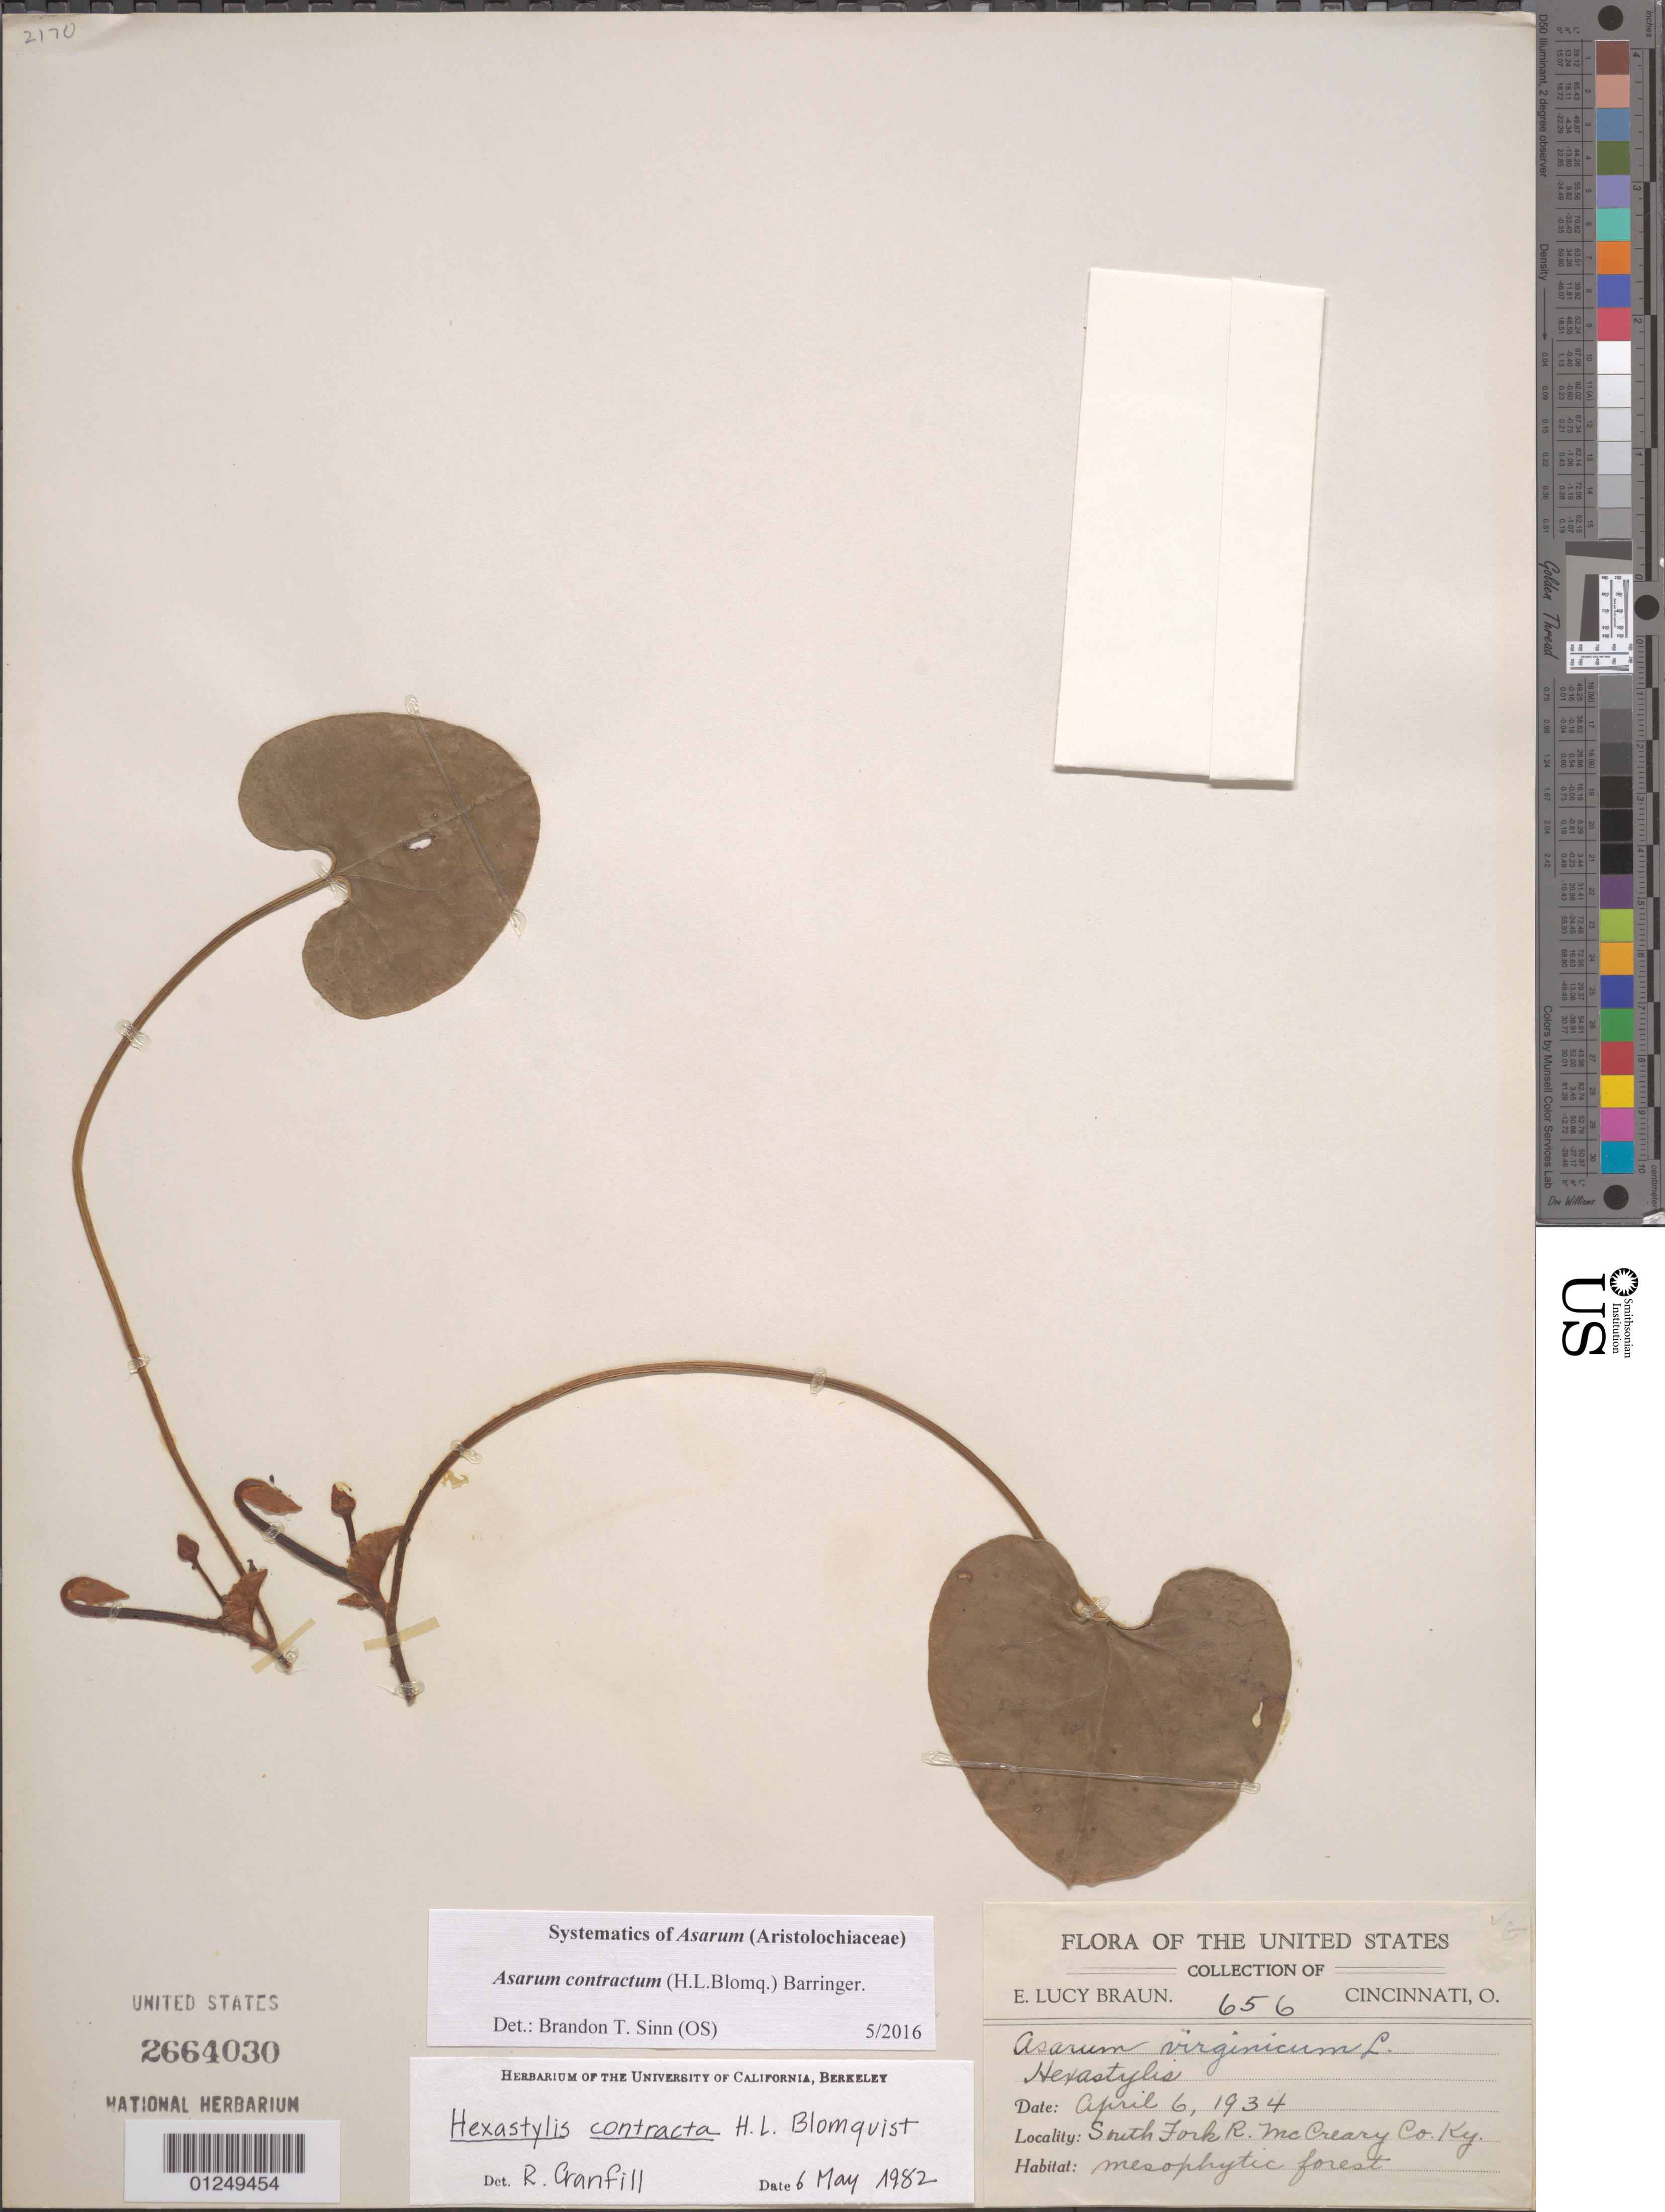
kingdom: Plantae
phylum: Tracheophyta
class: Magnoliopsida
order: Piperales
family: Aristolochiaceae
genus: Hexastylis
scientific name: Hexastylis contracta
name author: H.L. Blomq.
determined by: Cranfill, R.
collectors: E. L. Braun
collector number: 656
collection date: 1934-04-06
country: United States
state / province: Kentucky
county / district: Mccreary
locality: South Fork R.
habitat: Mesophytic forest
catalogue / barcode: US 2664030